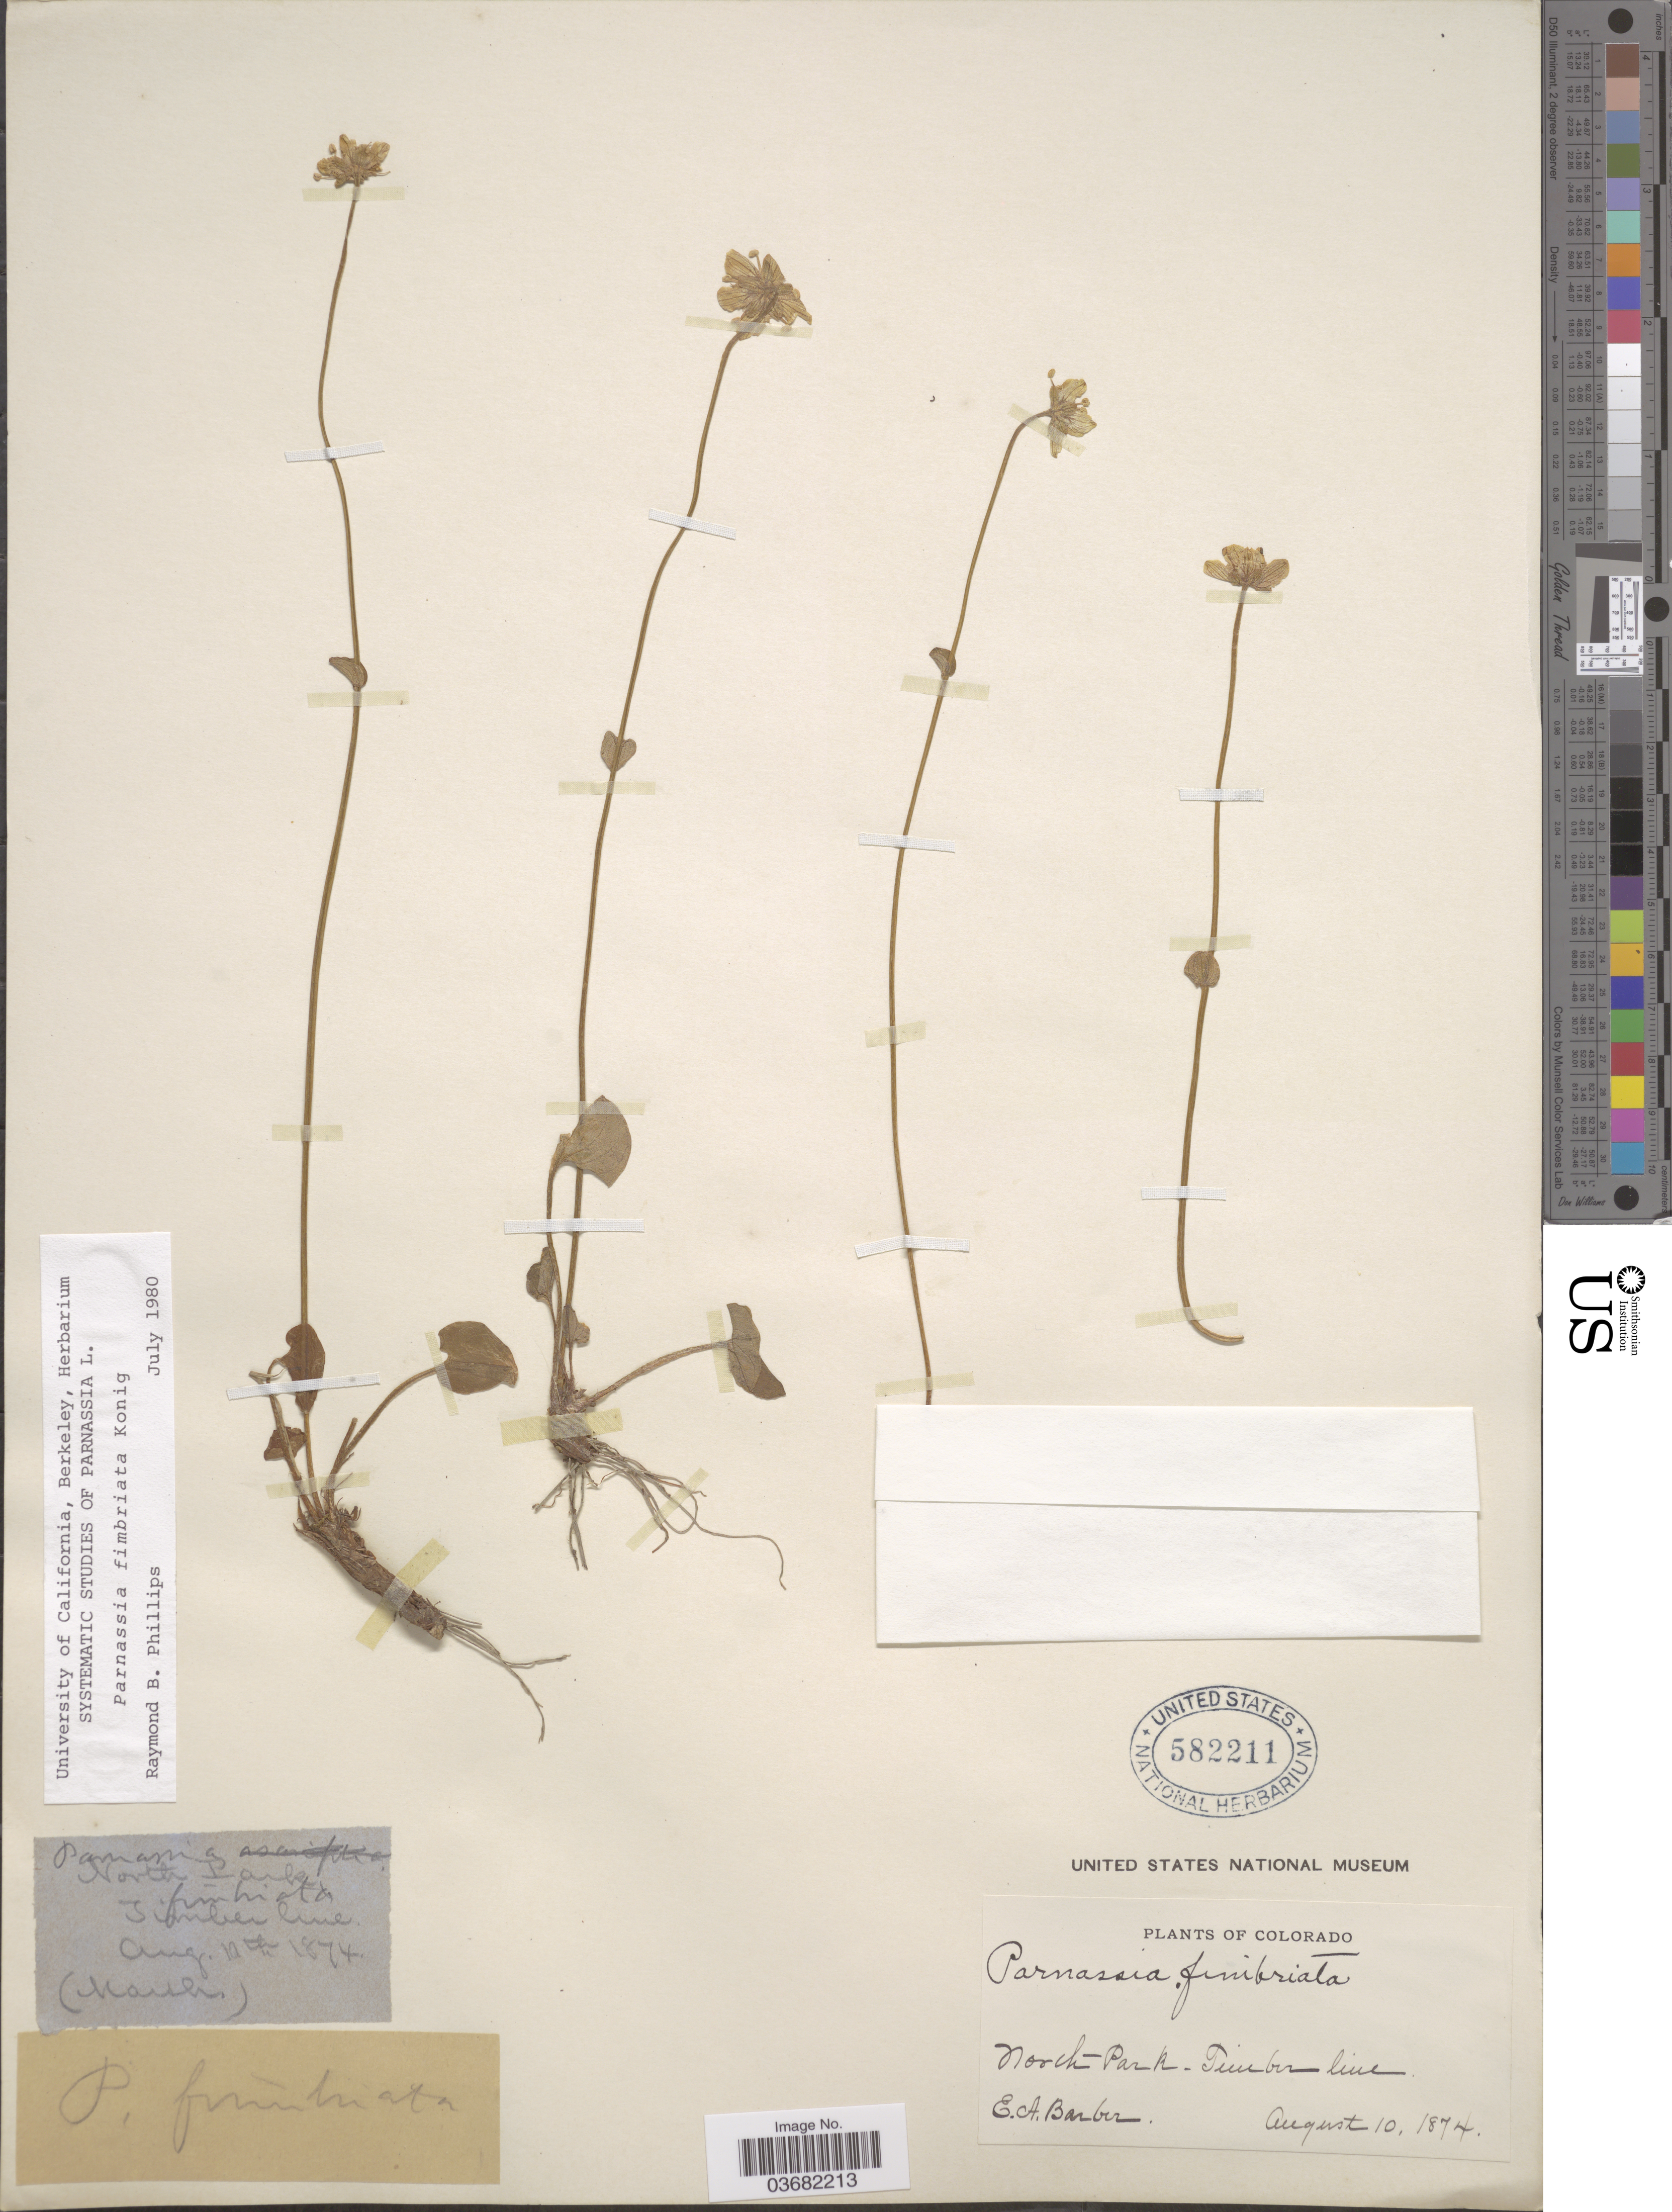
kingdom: Plantae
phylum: Tracheophyta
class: Magnoliopsida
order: Celastrales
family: Parnassiaceae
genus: Parnassia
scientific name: Parnassia fimbriata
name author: K.D. Koenig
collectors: E. Barber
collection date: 1874-08-10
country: United States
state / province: Colorado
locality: North-Park. Timberline.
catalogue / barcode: US 582211